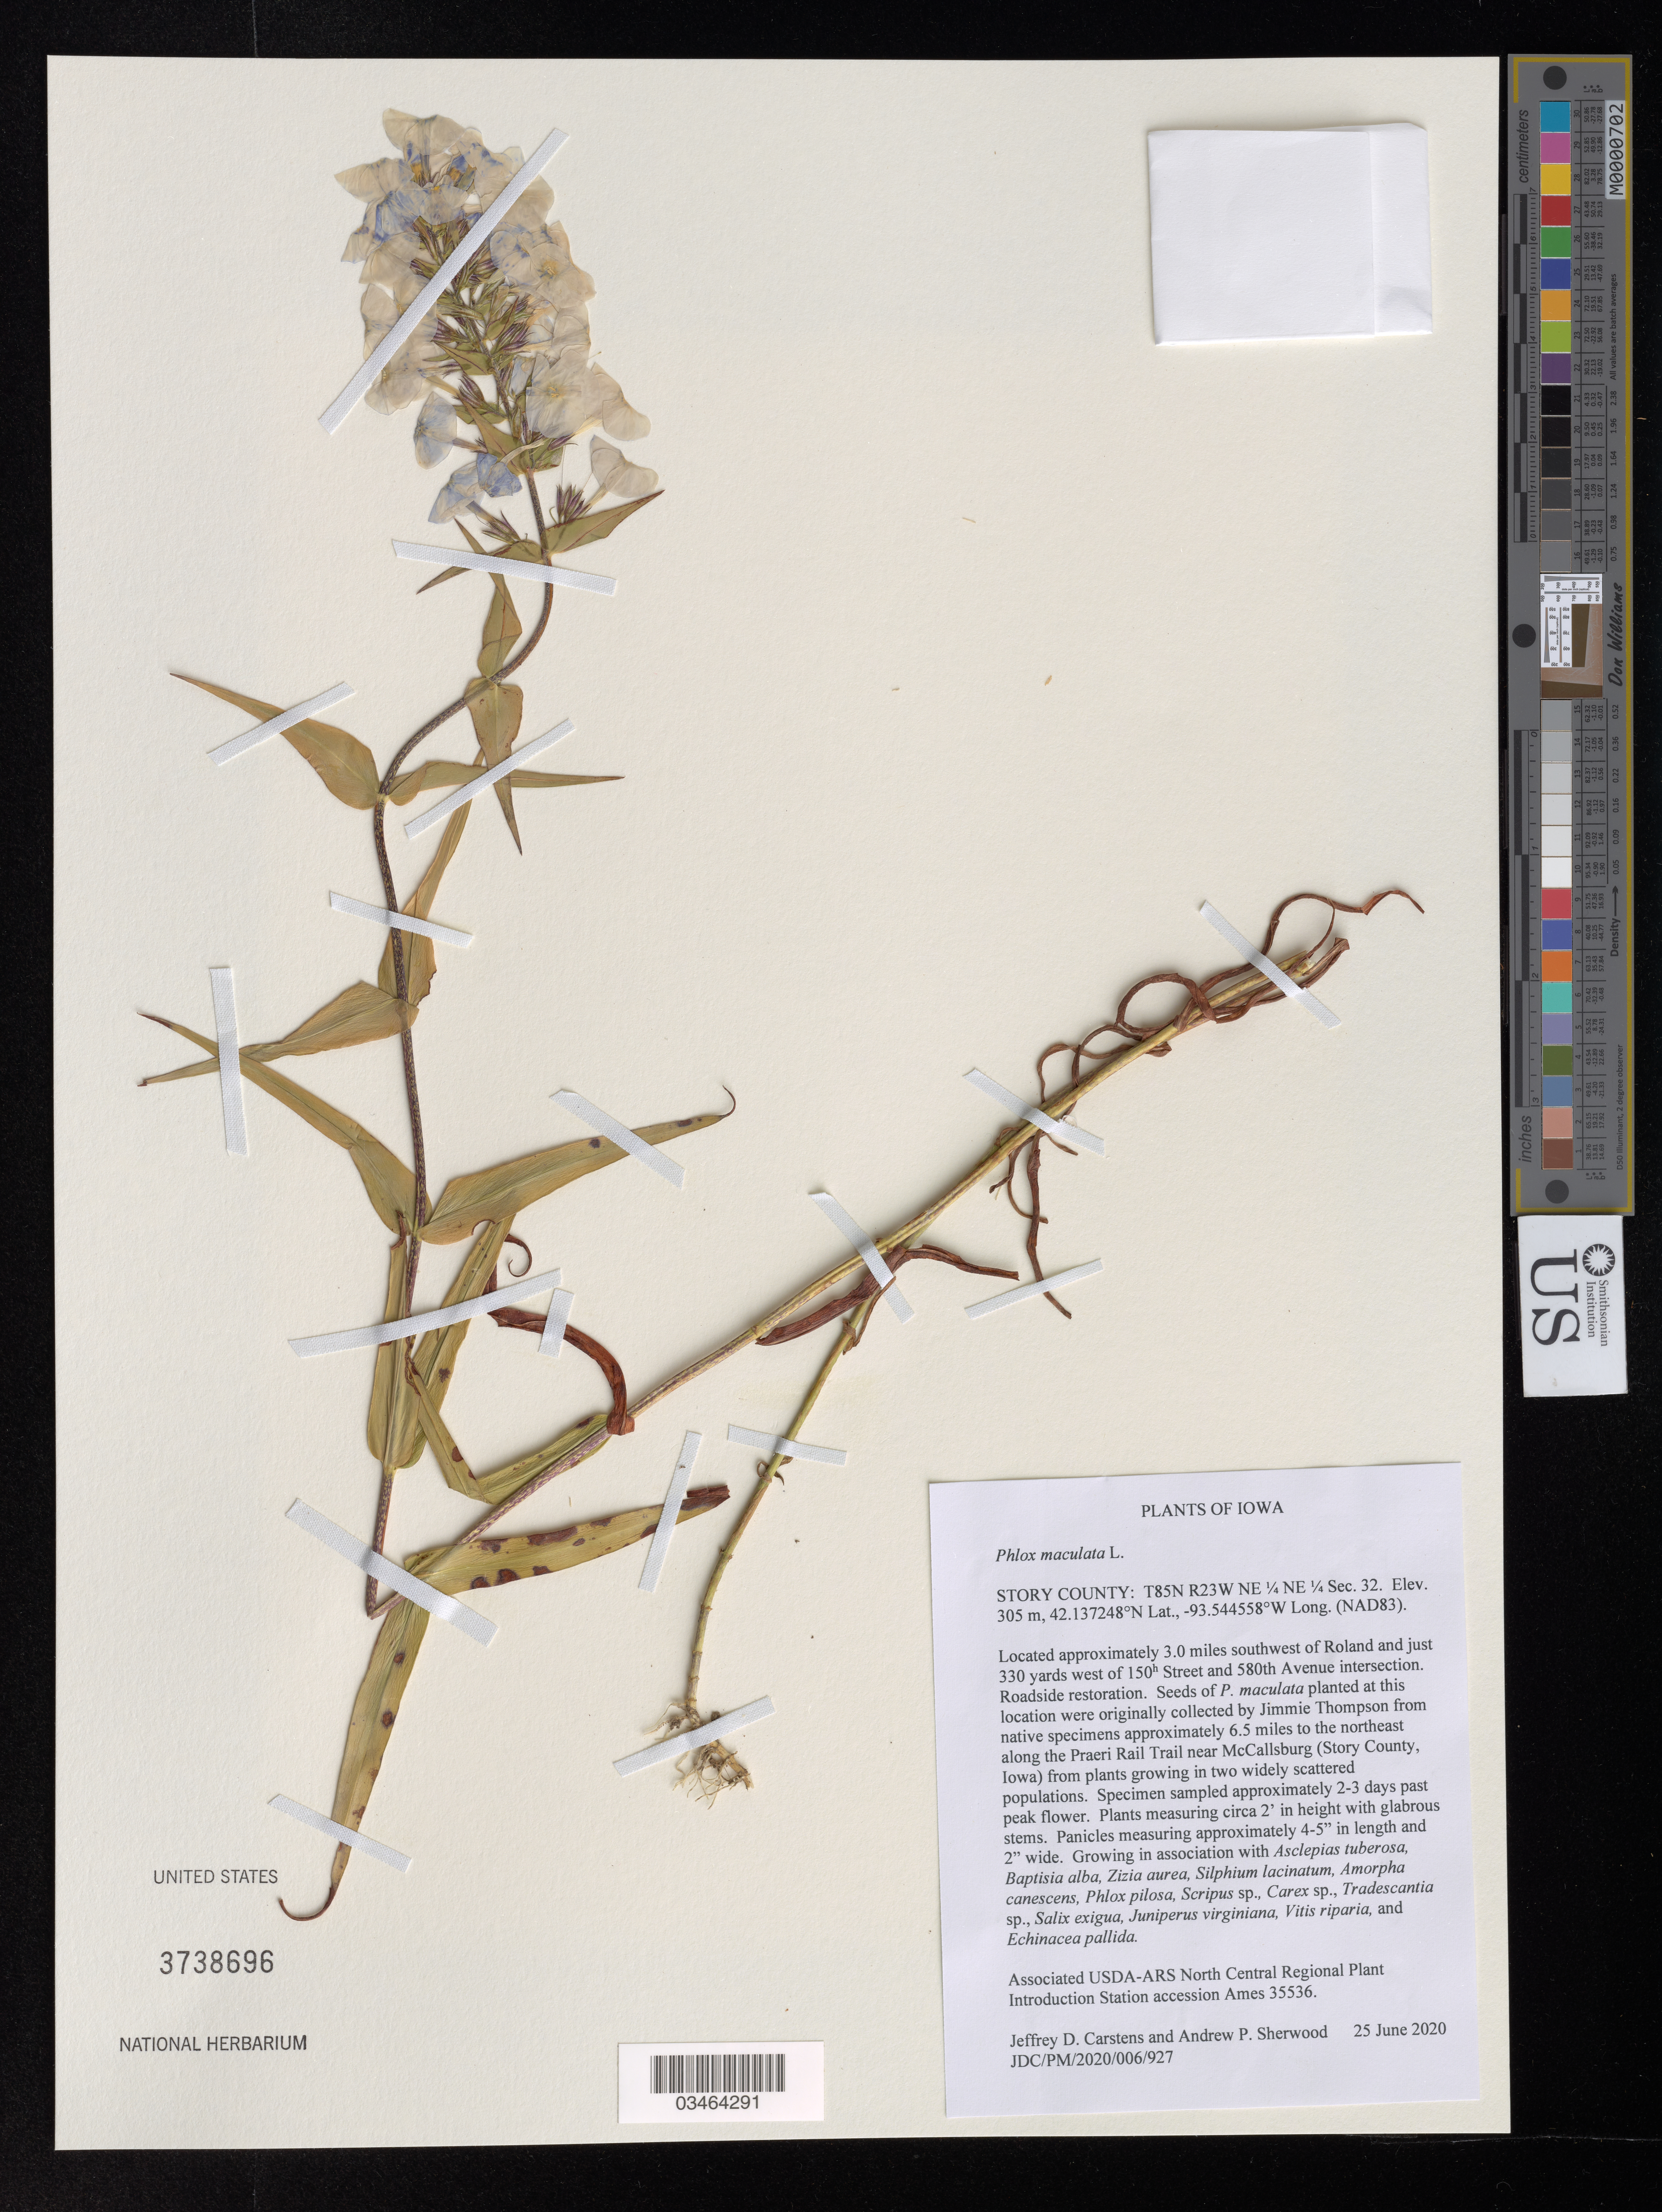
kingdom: Plantae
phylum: Tracheophyta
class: Magnoliopsida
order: Ericales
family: Polemoniaceae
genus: Phlox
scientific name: Phlox maculata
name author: L.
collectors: J. Carstens & A. Sherwood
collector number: JDC/PM/2020/006/927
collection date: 2020-06-25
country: United States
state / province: Iowa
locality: Story County: T85N R23W NE ¼ NE ¼ Sec. 32. (NAD83).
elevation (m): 305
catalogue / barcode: US 3738696